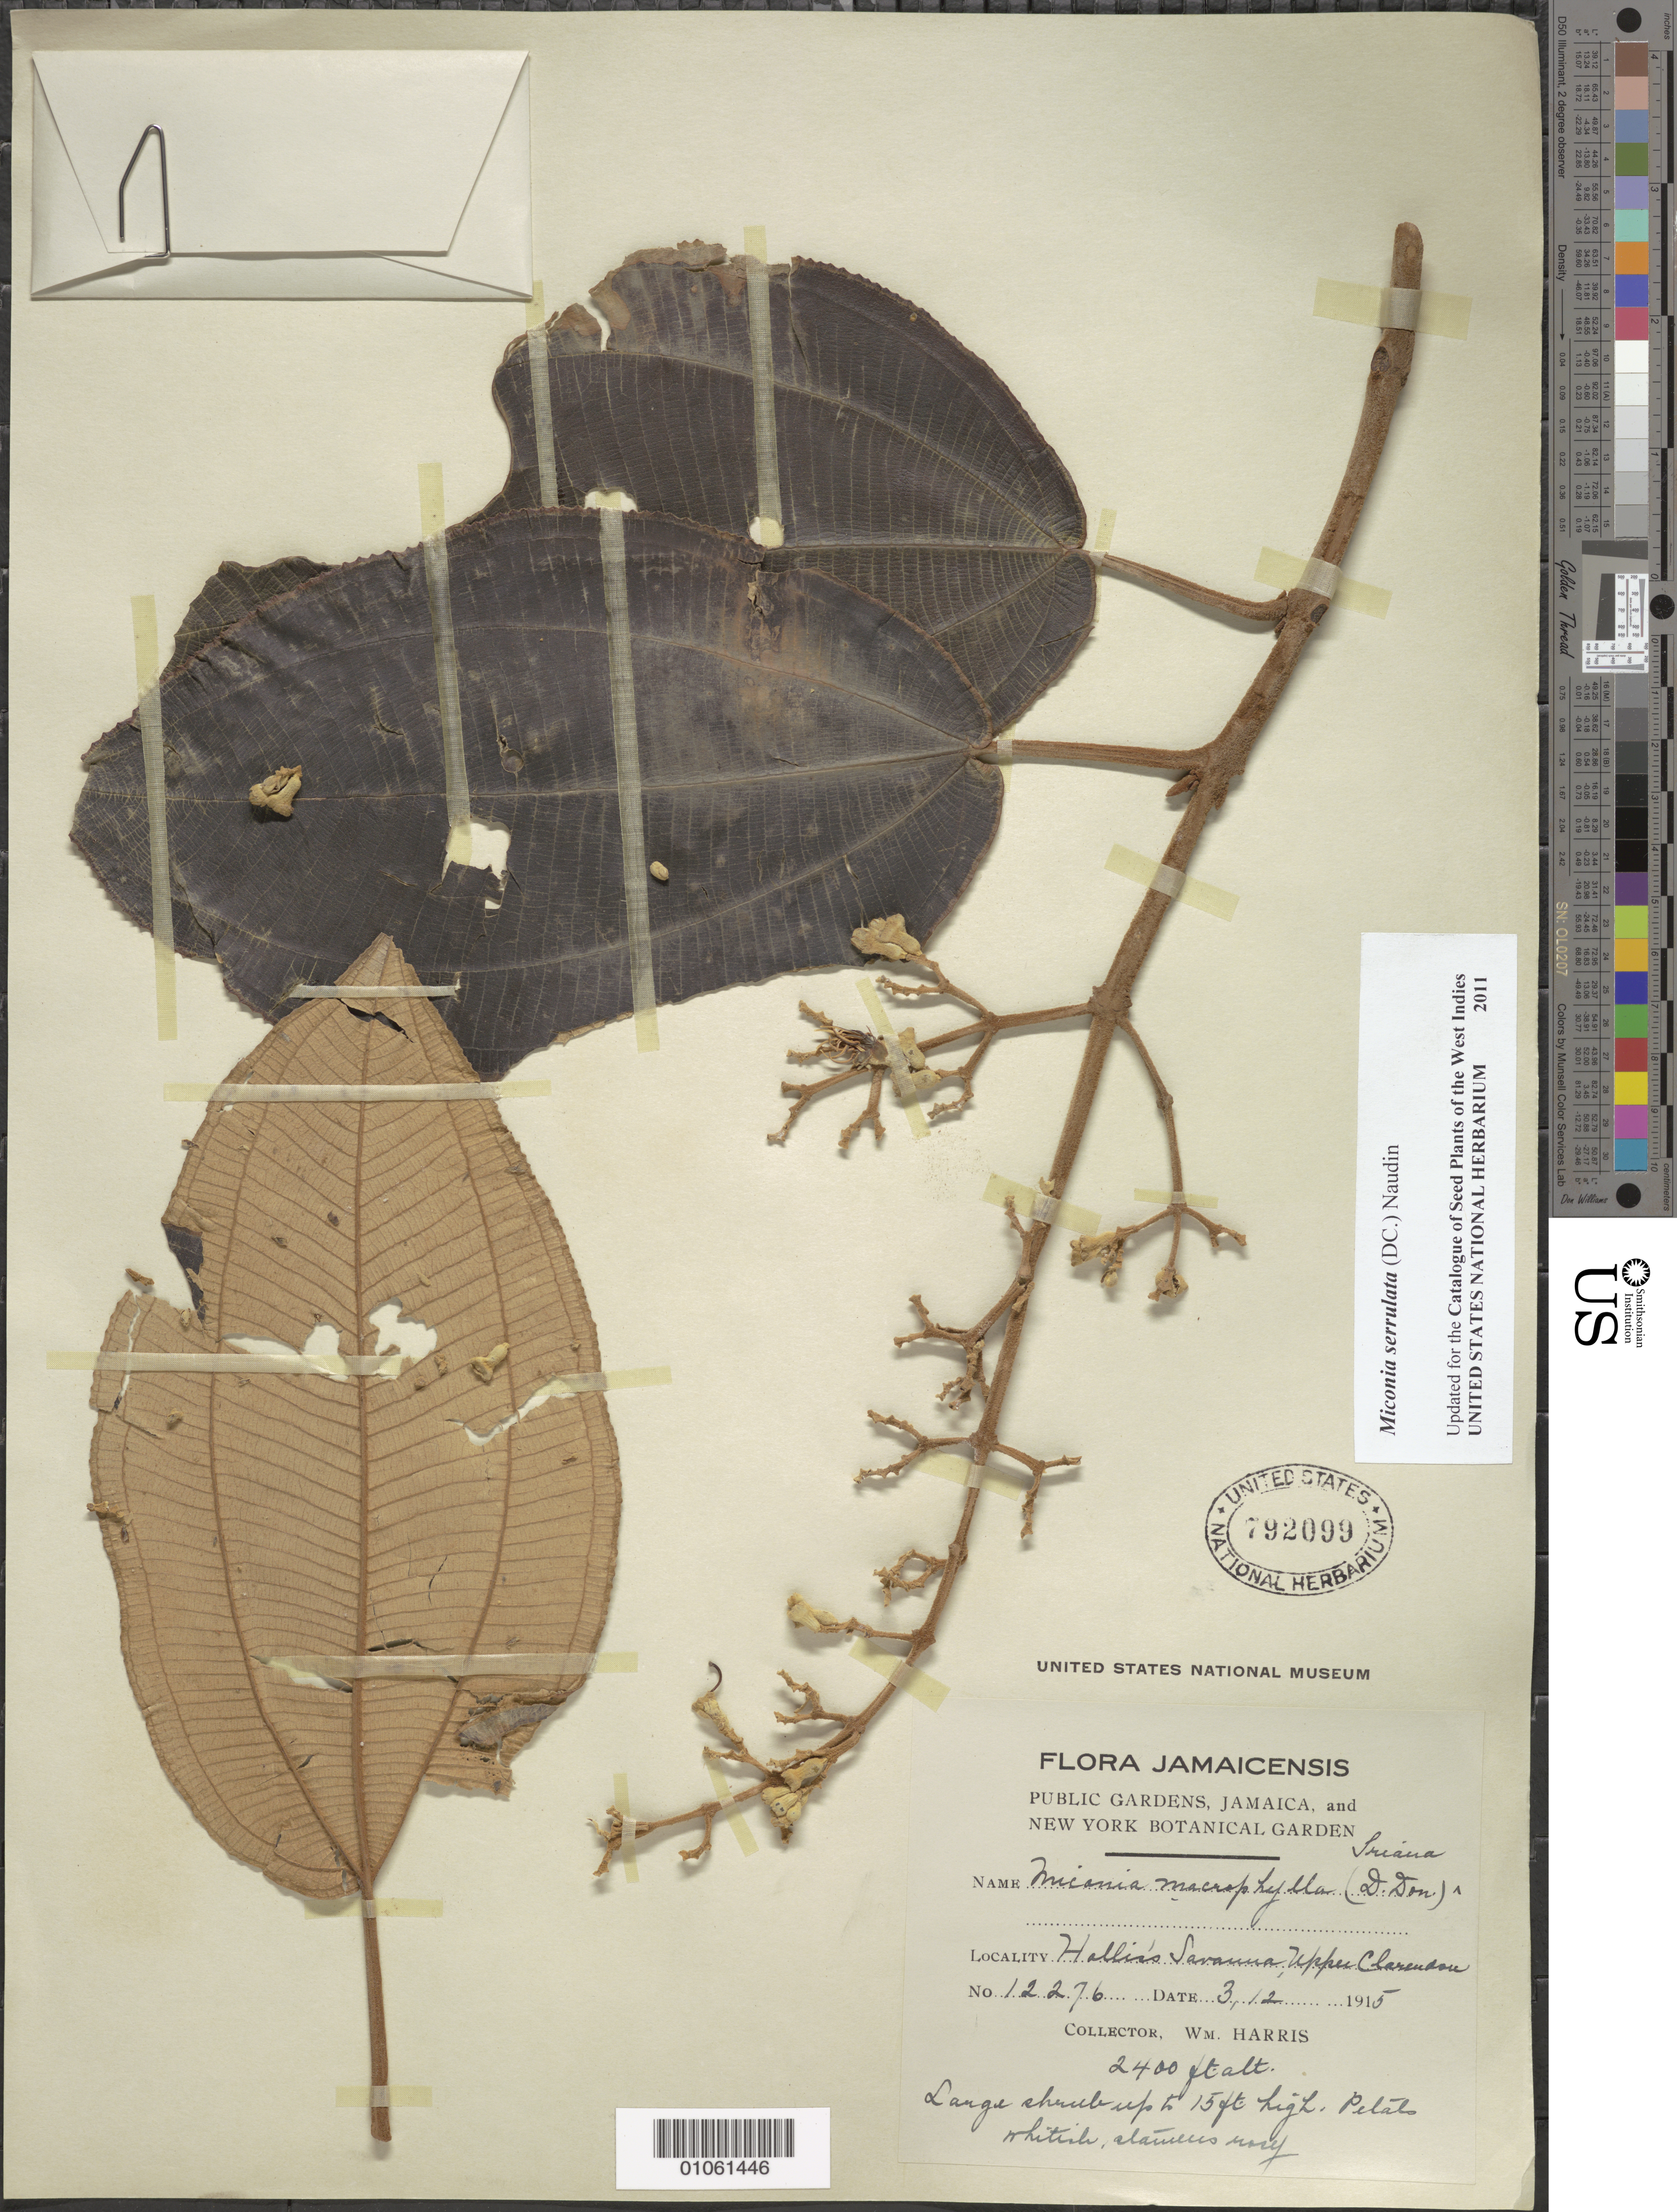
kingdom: Plantae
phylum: Tracheophyta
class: Magnoliopsida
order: Myrtales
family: Melastomataceae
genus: Miconia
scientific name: Miconia serrulata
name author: (DC.) Naudin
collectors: W. Harris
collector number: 12276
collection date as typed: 03 Dec 1915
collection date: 1915-12-03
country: Jamaica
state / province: Clarendon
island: Jamaica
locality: Holli's Savanna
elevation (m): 732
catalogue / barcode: US 792099